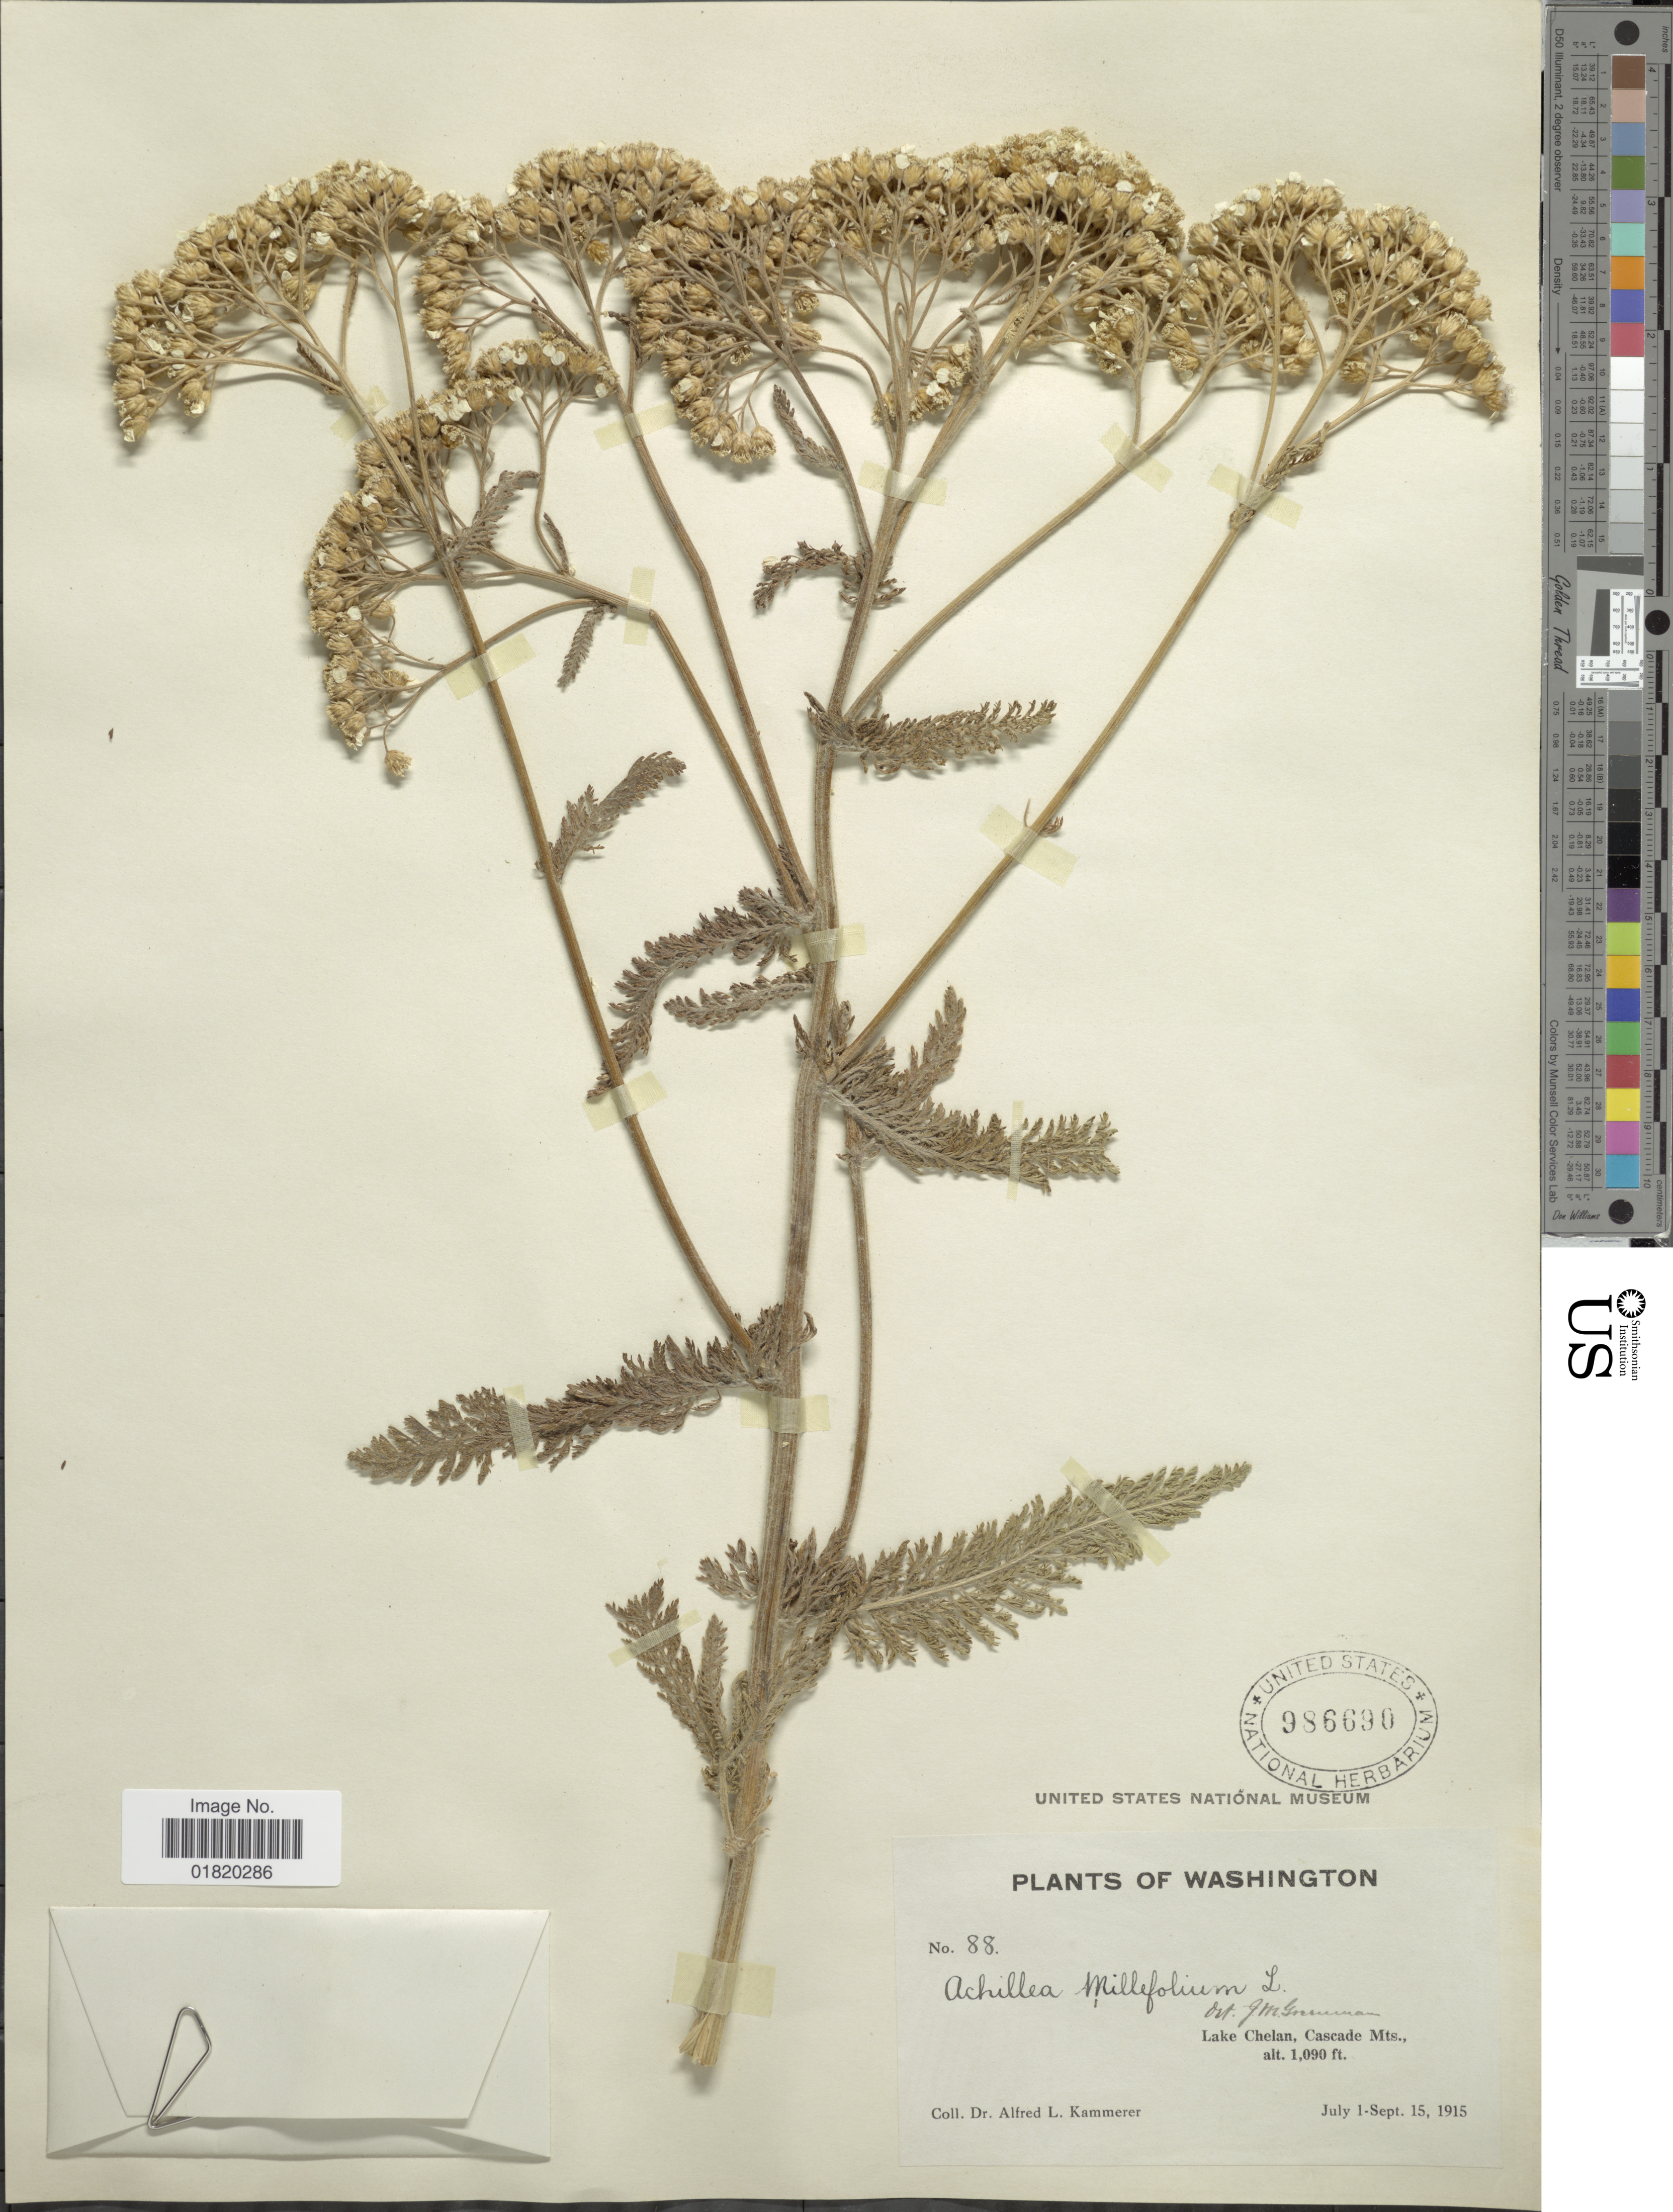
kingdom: Plantae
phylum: Tracheophyta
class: Magnoliopsida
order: Asterales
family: Asteraceae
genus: Achillea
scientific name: Achillea millefolium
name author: L.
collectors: A. Kammerer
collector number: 88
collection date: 1915-07-01/1915-09-15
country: United States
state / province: Washington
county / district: Chelan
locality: Lake Chelan, Cascade Mts.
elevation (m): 332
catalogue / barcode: US 986690